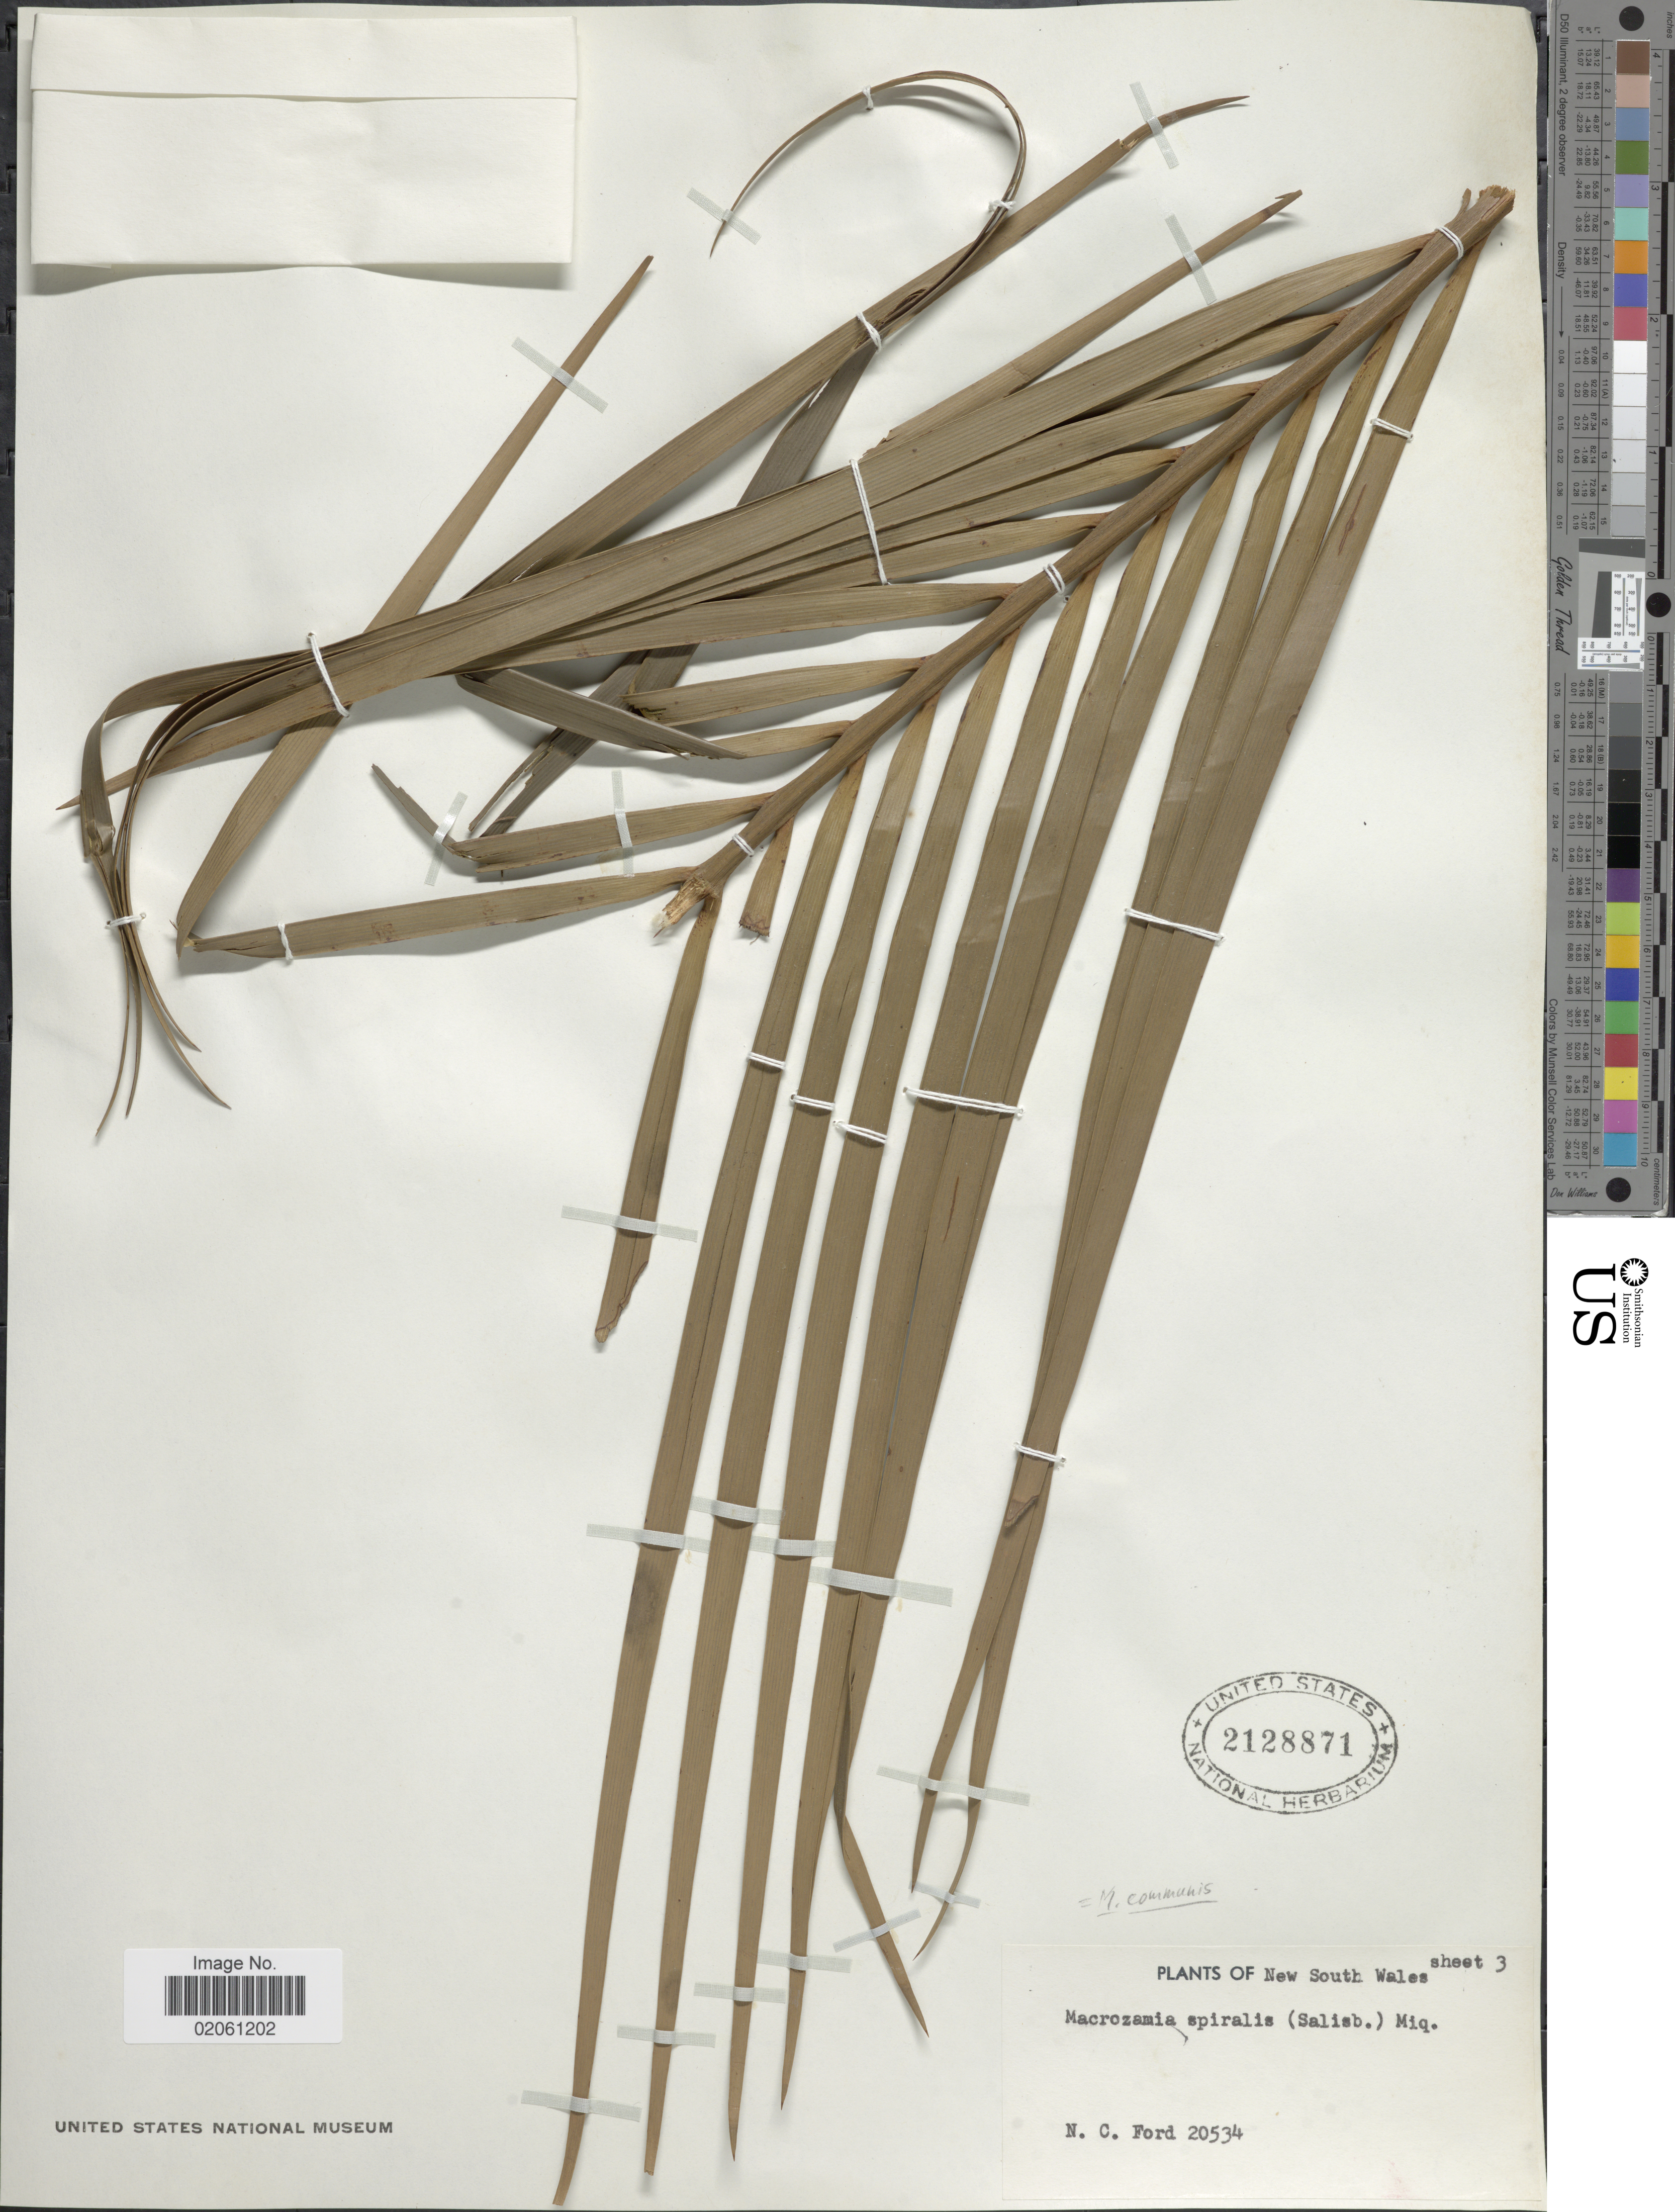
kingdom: Plantae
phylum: Tracheophyta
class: Cycadopsida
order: Cycadales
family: Zamiaceae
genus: Macrozamia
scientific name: Macrozamia communis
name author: L.A.S. Johnson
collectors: N. Ford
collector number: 20534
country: Australia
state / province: New South Wales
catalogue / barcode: US 2128871